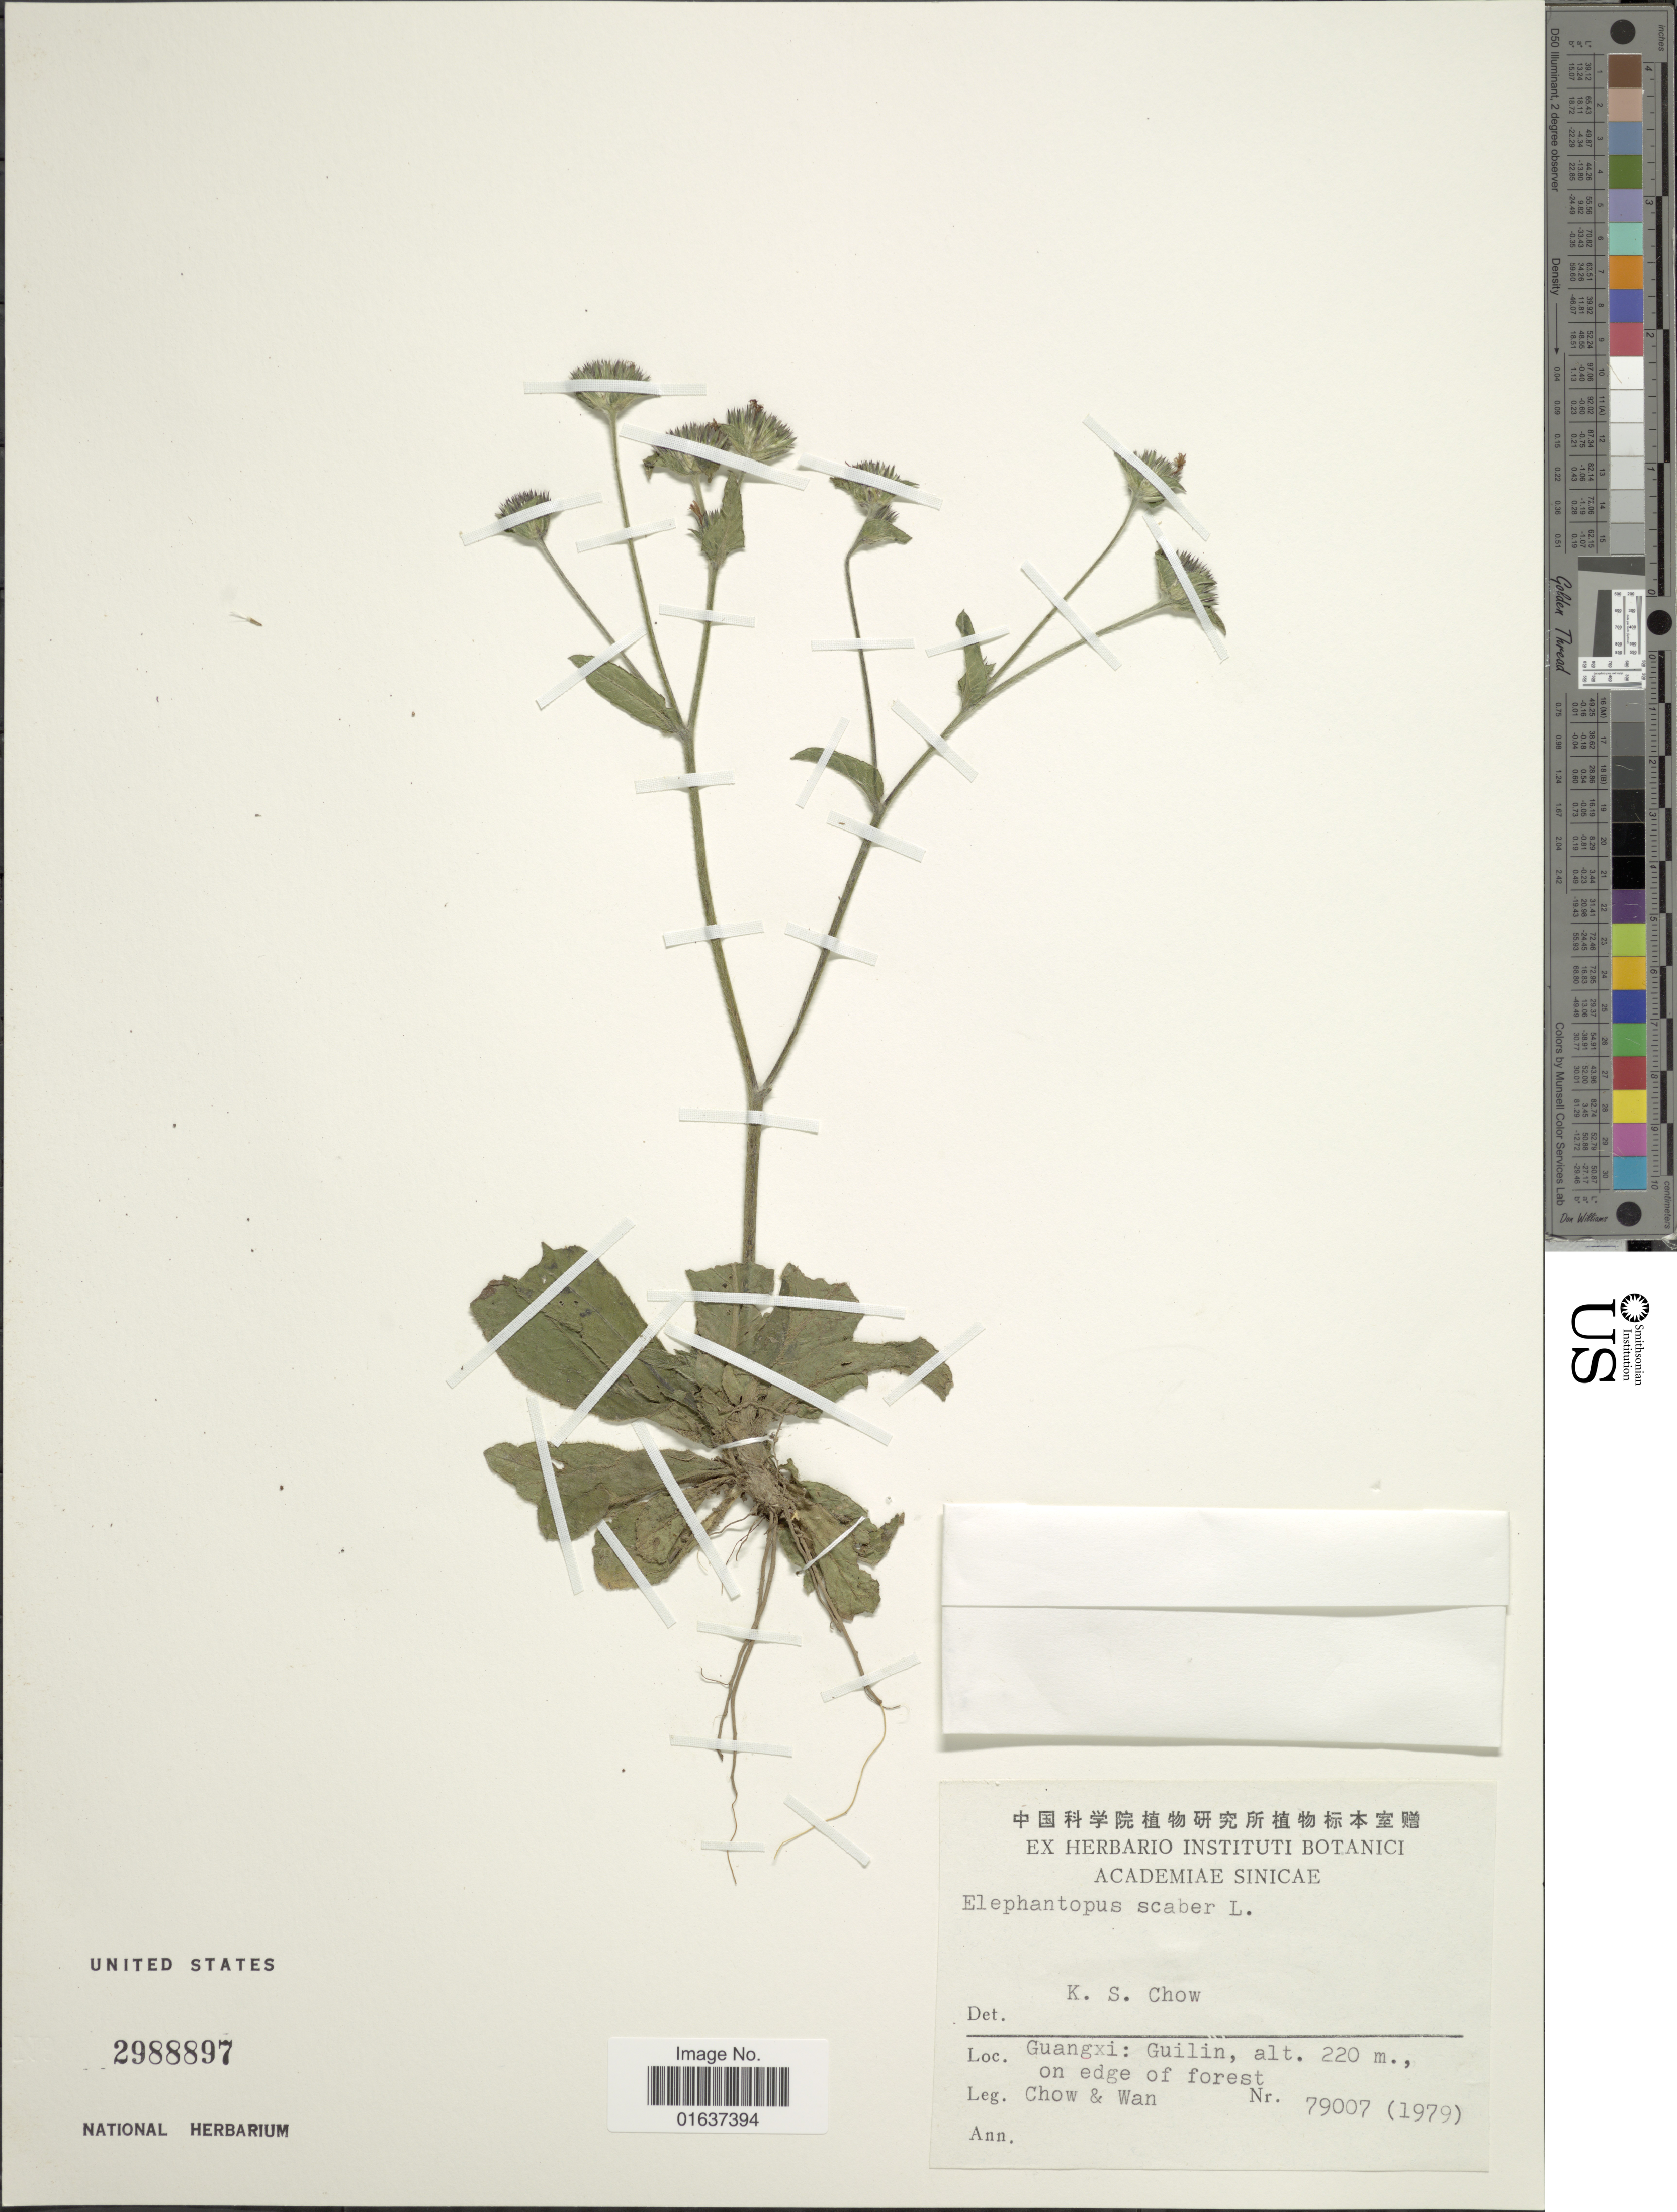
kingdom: Plantae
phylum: Tracheophyta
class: Magnoliopsida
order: Asterales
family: Asteraceae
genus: Elephantopus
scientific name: Elephantopus scaber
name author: L.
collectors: Chow, -- & -. Wan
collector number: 79007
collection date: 1979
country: China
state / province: Guangxi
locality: Guilin, on edge of forest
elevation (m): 220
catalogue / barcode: US 2988897